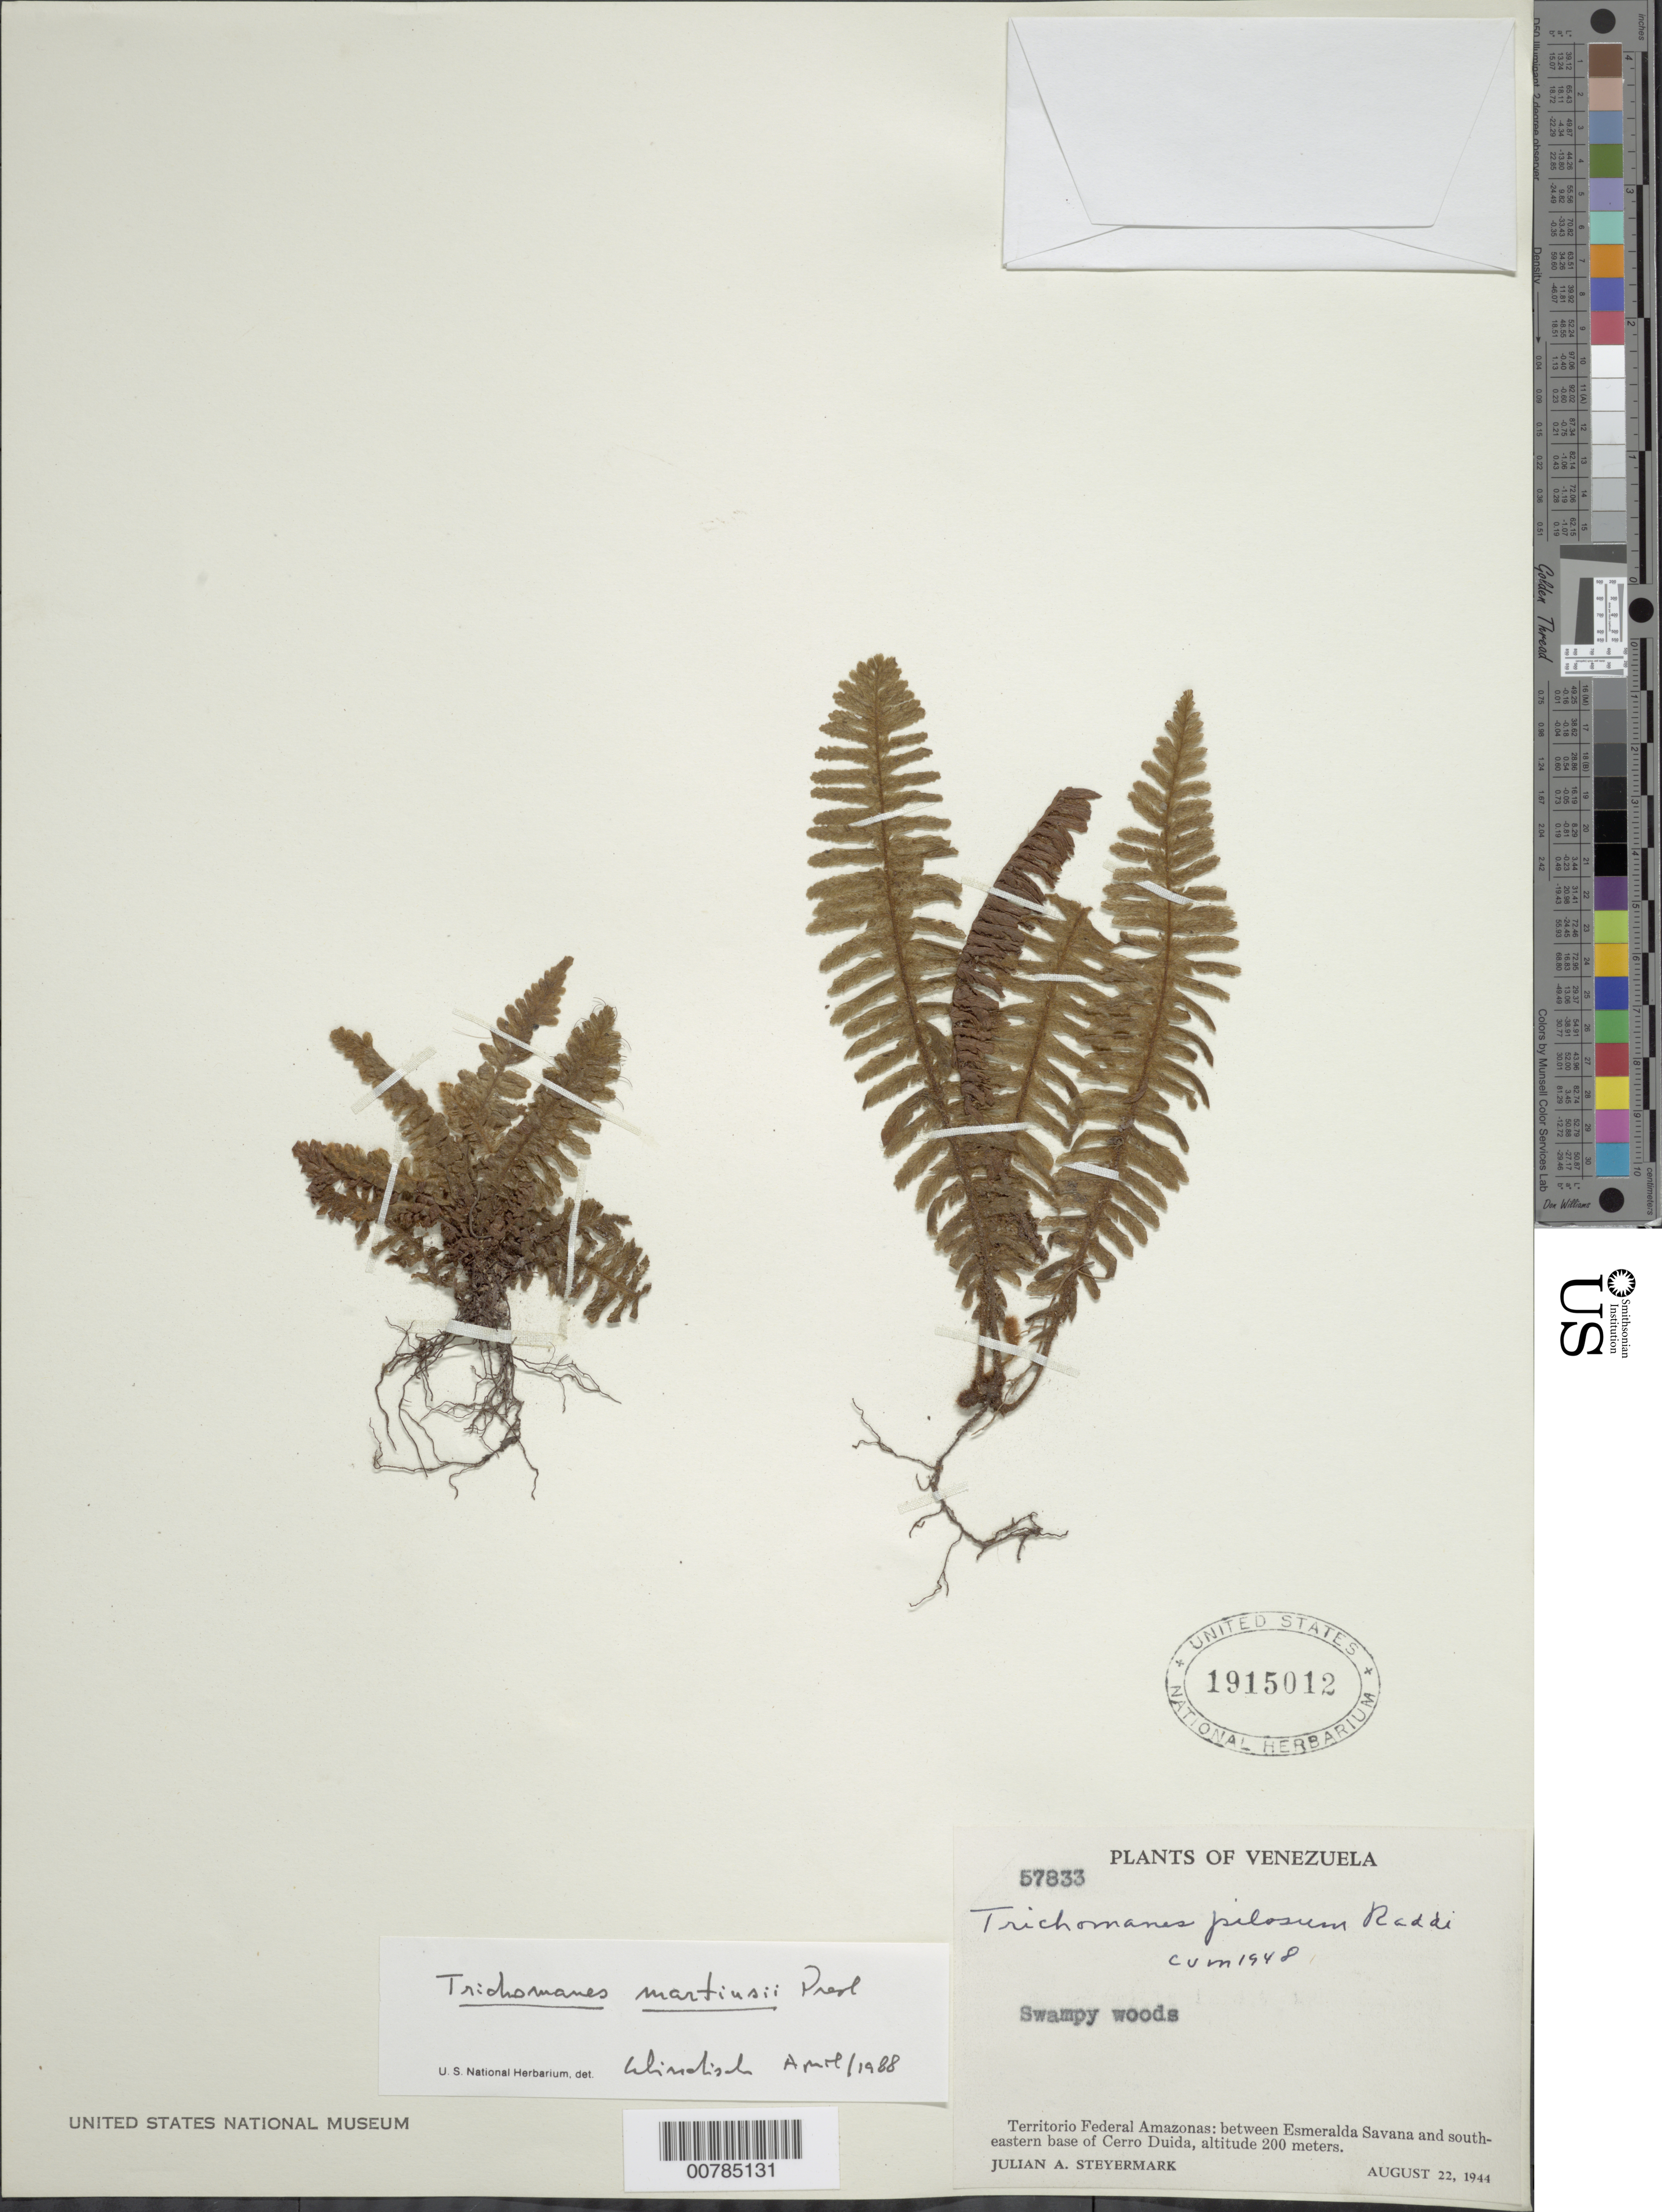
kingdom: Plantae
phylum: Tracheophyta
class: Polypodiopsida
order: Hymenophyllales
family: Hymenophyllaceae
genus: Trichomanes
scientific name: Trichomanes martiusii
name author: C. Presl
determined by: Windisch, Paulo Guenter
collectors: J. Steyermark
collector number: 57833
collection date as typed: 22-Aug-44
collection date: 1944-08-22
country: Venezuela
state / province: Amazonas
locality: Cerro Duida, between Esmeralda Savanna and SE Cerro Duida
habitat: Swampy woods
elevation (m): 200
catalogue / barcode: US 1915012